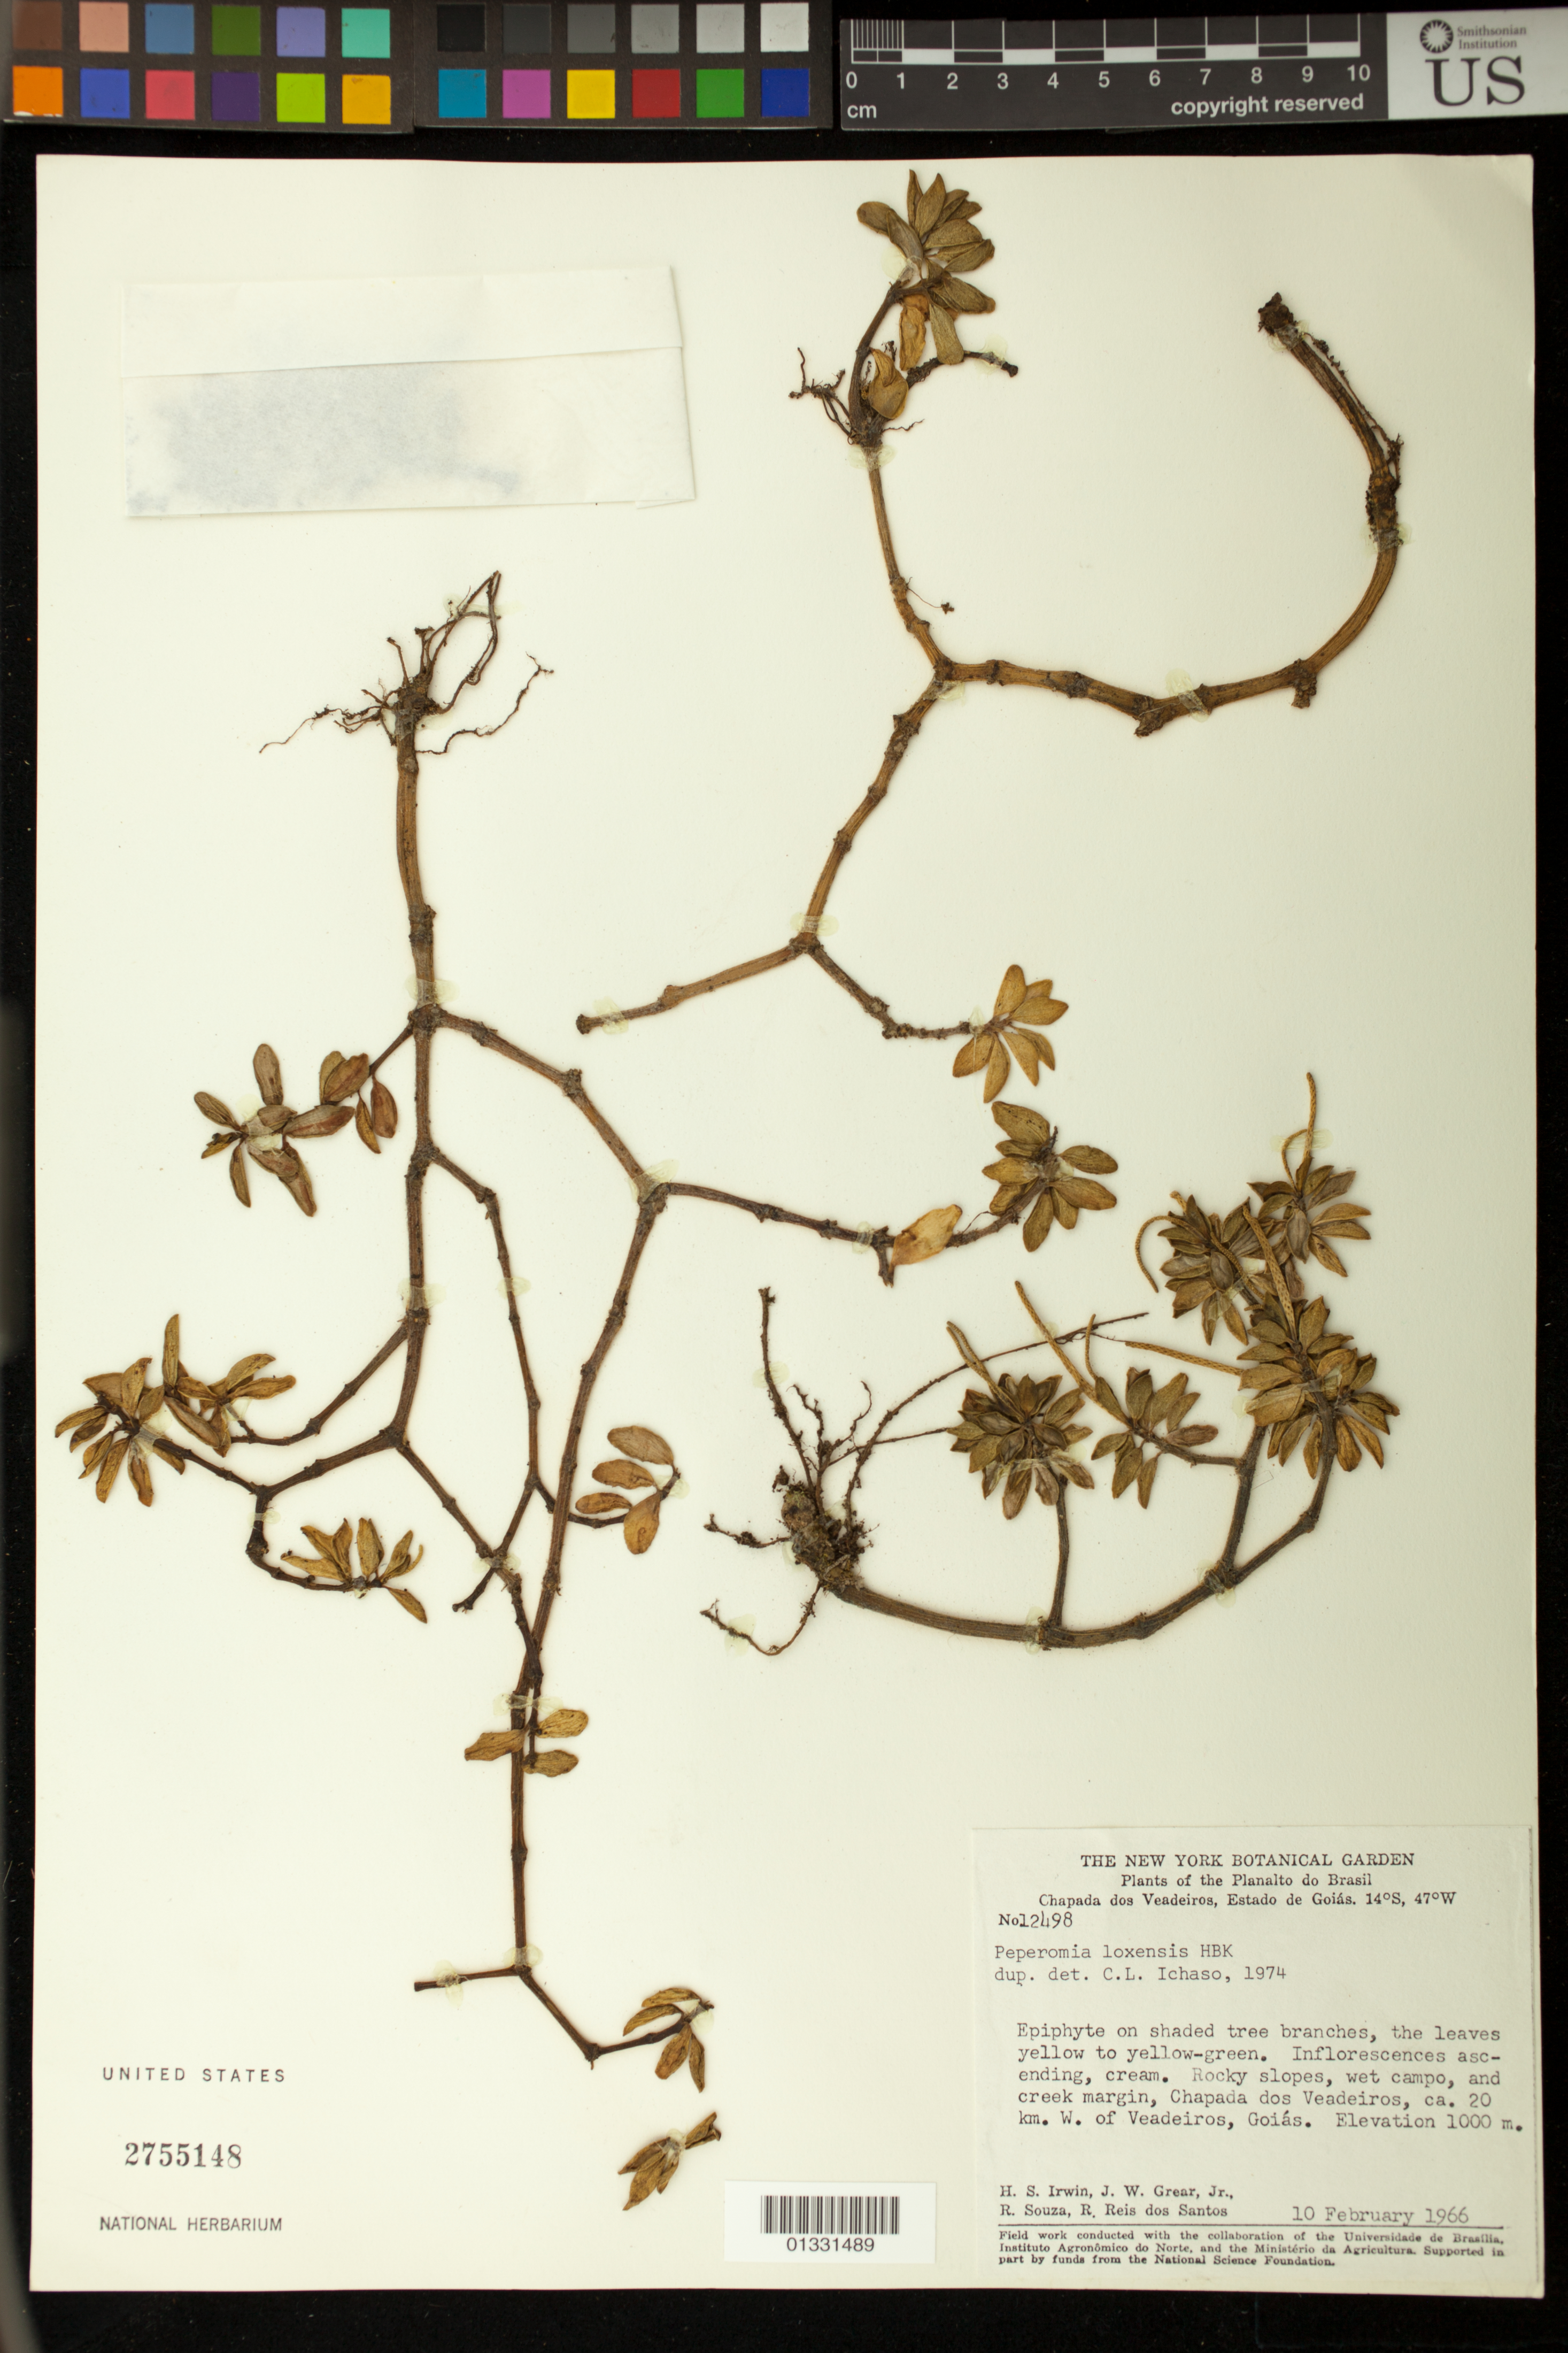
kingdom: Plantae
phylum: Tracheophyta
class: Magnoliopsida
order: Piperales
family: Piperaceae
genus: Peperomia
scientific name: Peperomia loxensis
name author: Kunth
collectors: H. Irwin, R. Souza & R. R. Santos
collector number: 12498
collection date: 1966-02-10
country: Brazil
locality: Chapada dos Veadeiros, ca. 20km W of Veadeiros, Goiás.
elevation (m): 1000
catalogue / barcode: US 2755148